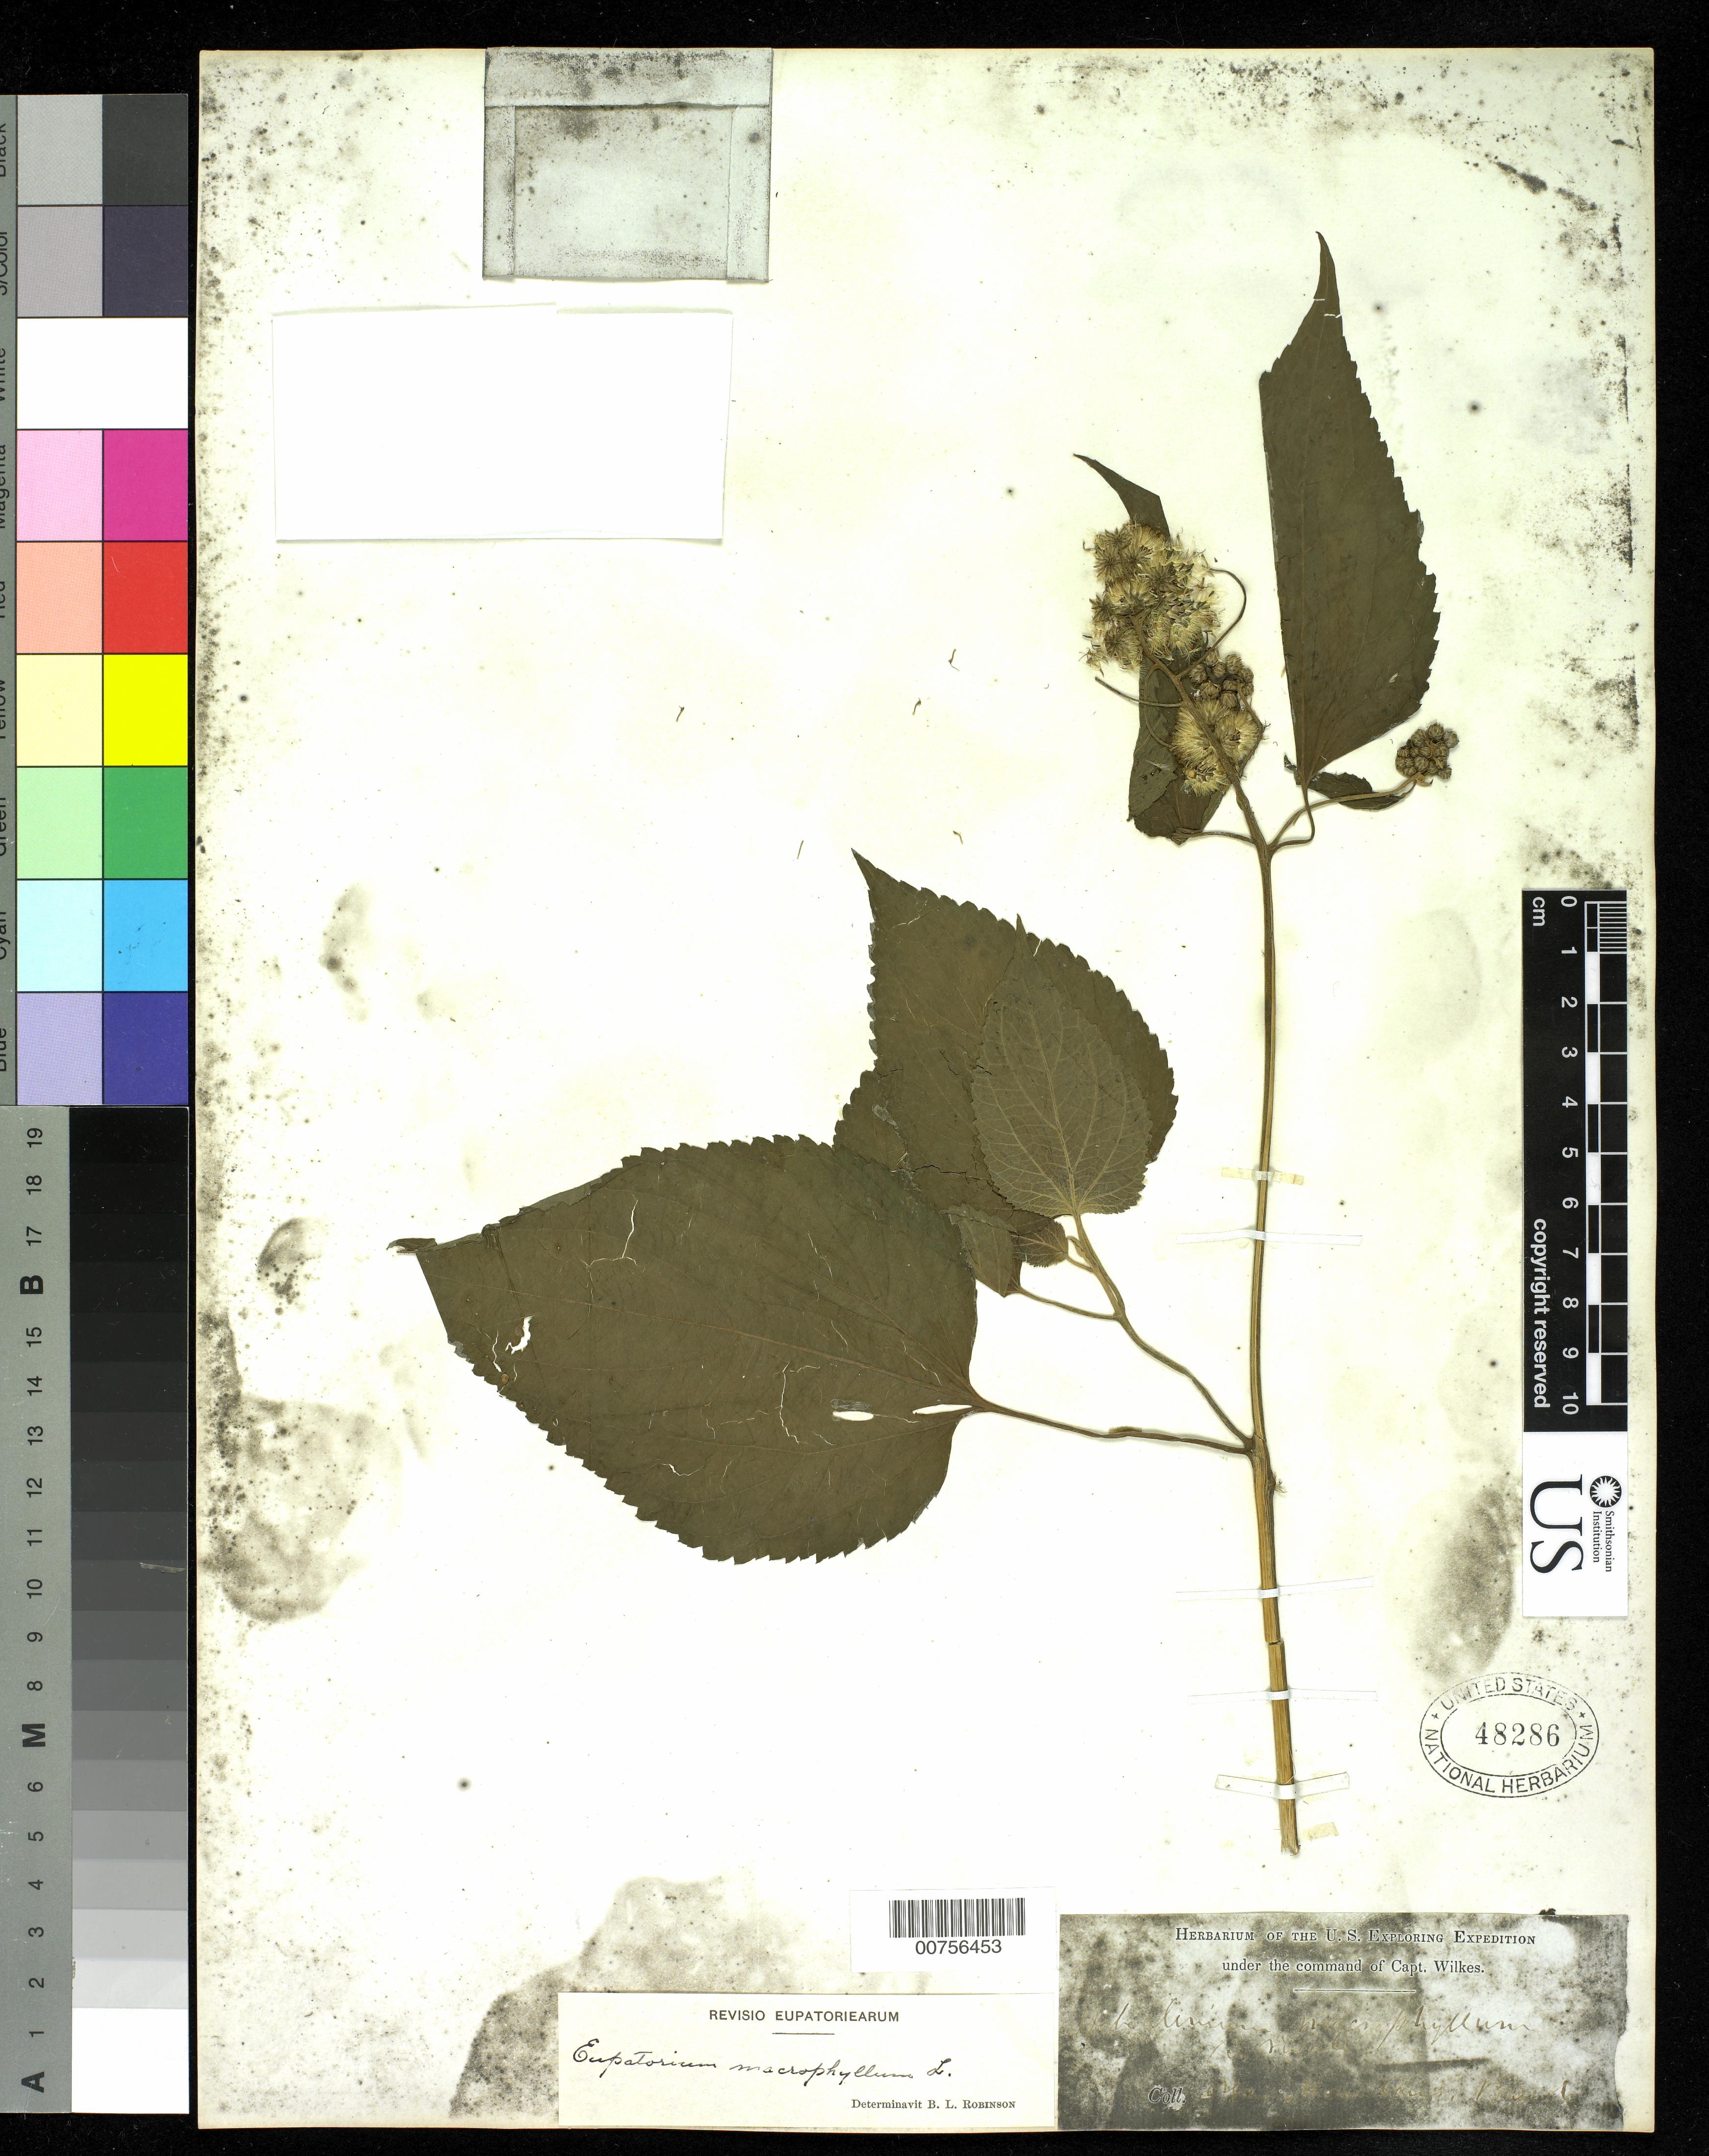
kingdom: Plantae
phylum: Tracheophyta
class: Magnoliopsida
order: Asterales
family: Asteraceae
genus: Hebeclinium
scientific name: Hebeclinium macrophyllum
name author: (L.) DC.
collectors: Wilkes Explor. Exped.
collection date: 1838/1842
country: Brazil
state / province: Rio de Janeiro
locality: Organ Mountains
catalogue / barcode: US 48286